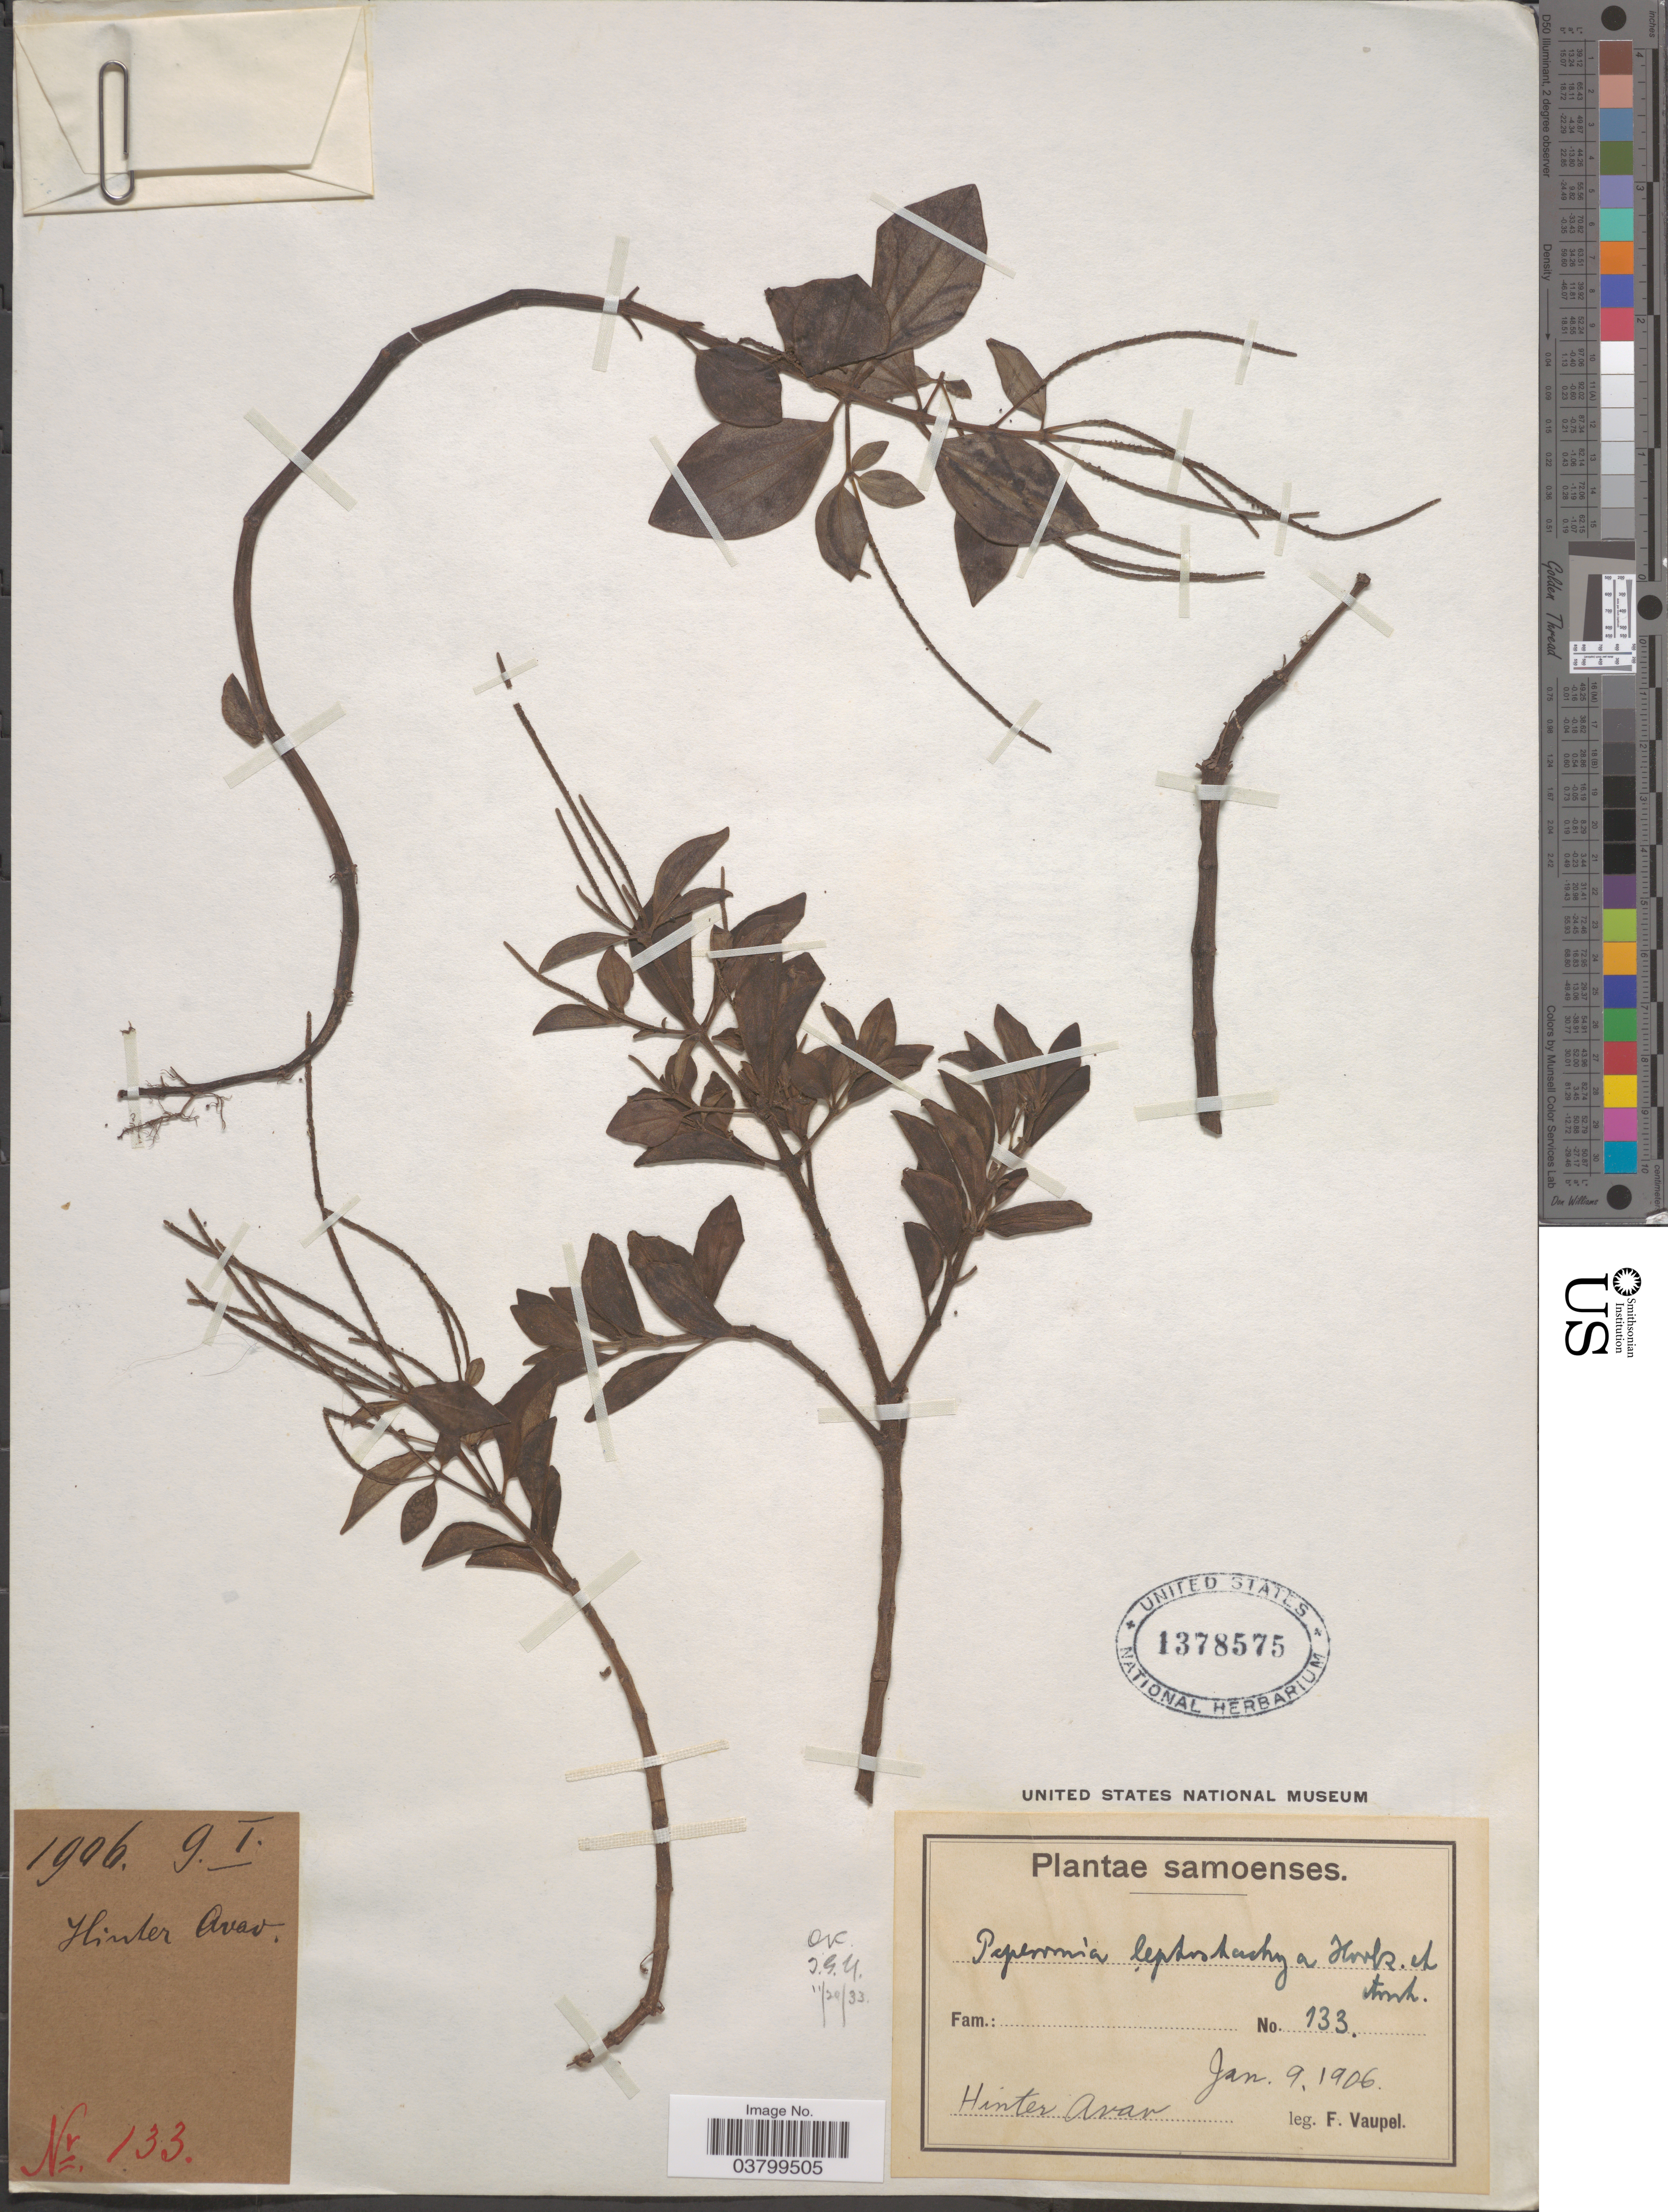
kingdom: Plantae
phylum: Tracheophyta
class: Magnoliopsida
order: Piperales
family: Piperaceae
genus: Peperomia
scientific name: Peperomia leptostachya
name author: Hook. & Arn.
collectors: F. Vaupel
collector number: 133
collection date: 1906-01-09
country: Samoa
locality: Samoenses. Hinter Avan [interpreted].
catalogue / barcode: US 1378575